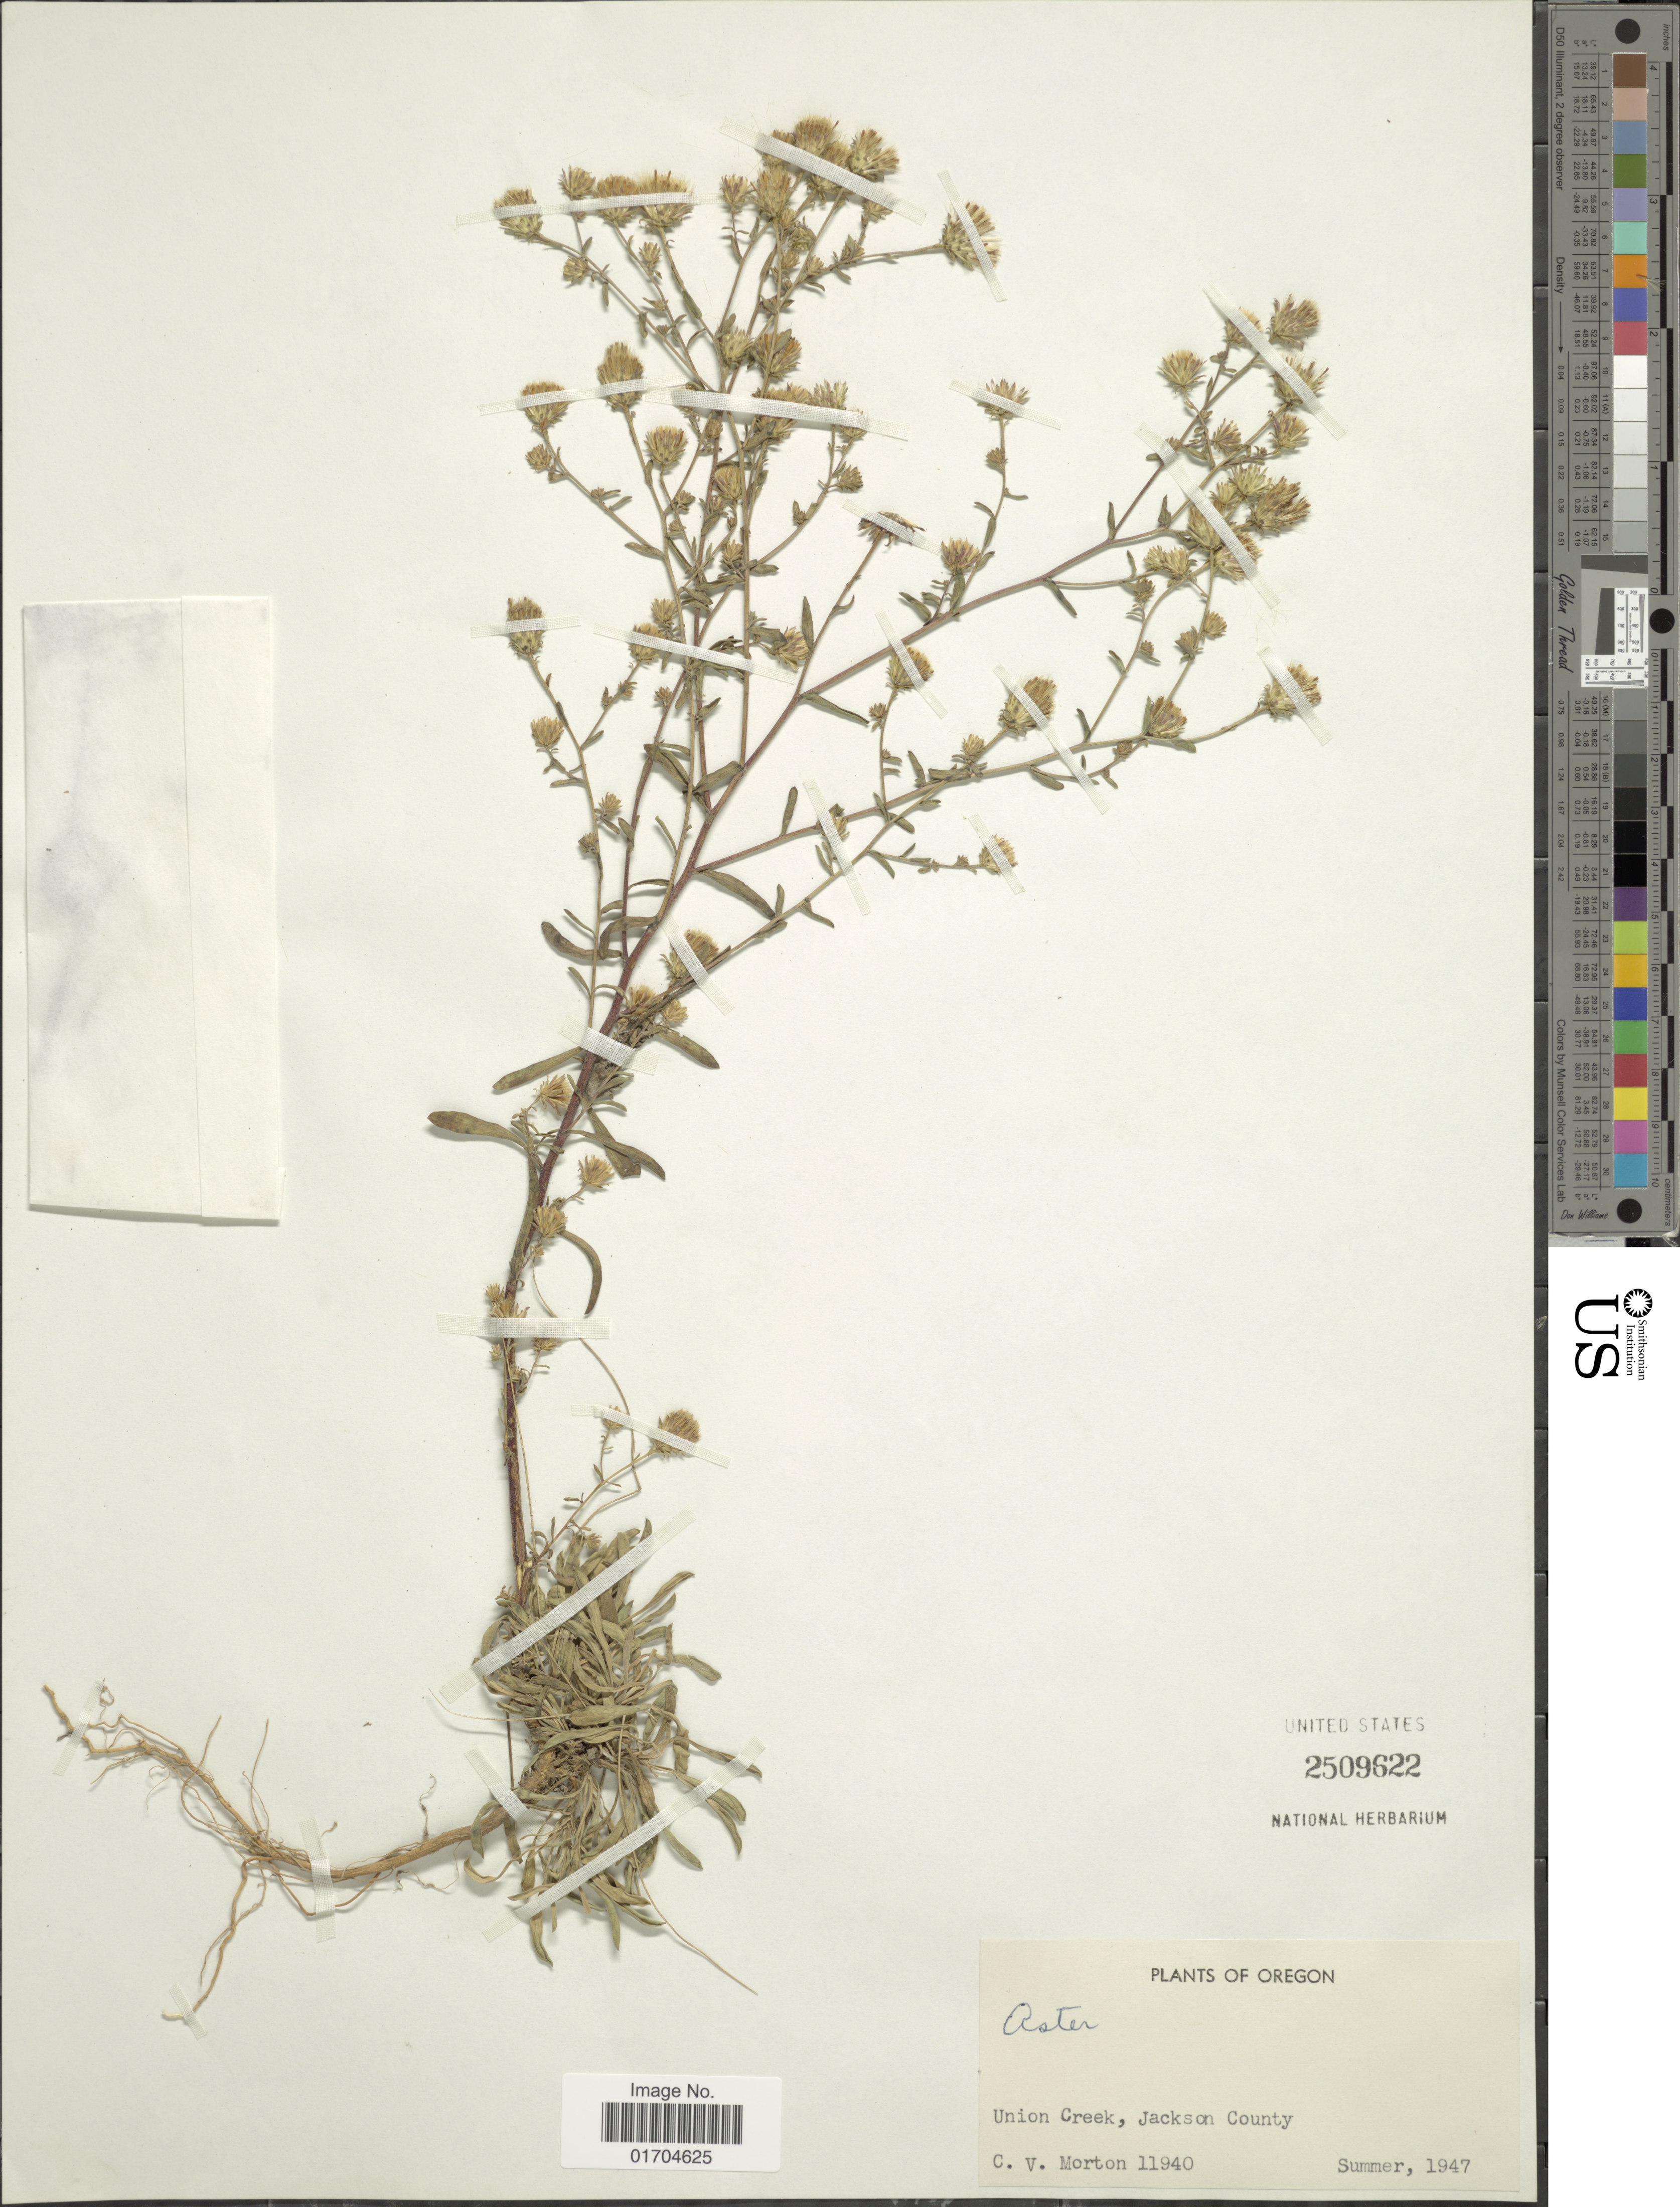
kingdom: Plantae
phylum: Tracheophyta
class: Magnoliopsida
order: Asterales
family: Asteraceae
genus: Symphyotrichum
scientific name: Symphyotrichum sp.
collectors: C. V. Morton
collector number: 11940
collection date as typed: summer 1947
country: United States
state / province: Oregon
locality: Union Creek, Jackson County.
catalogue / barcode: US 2509622